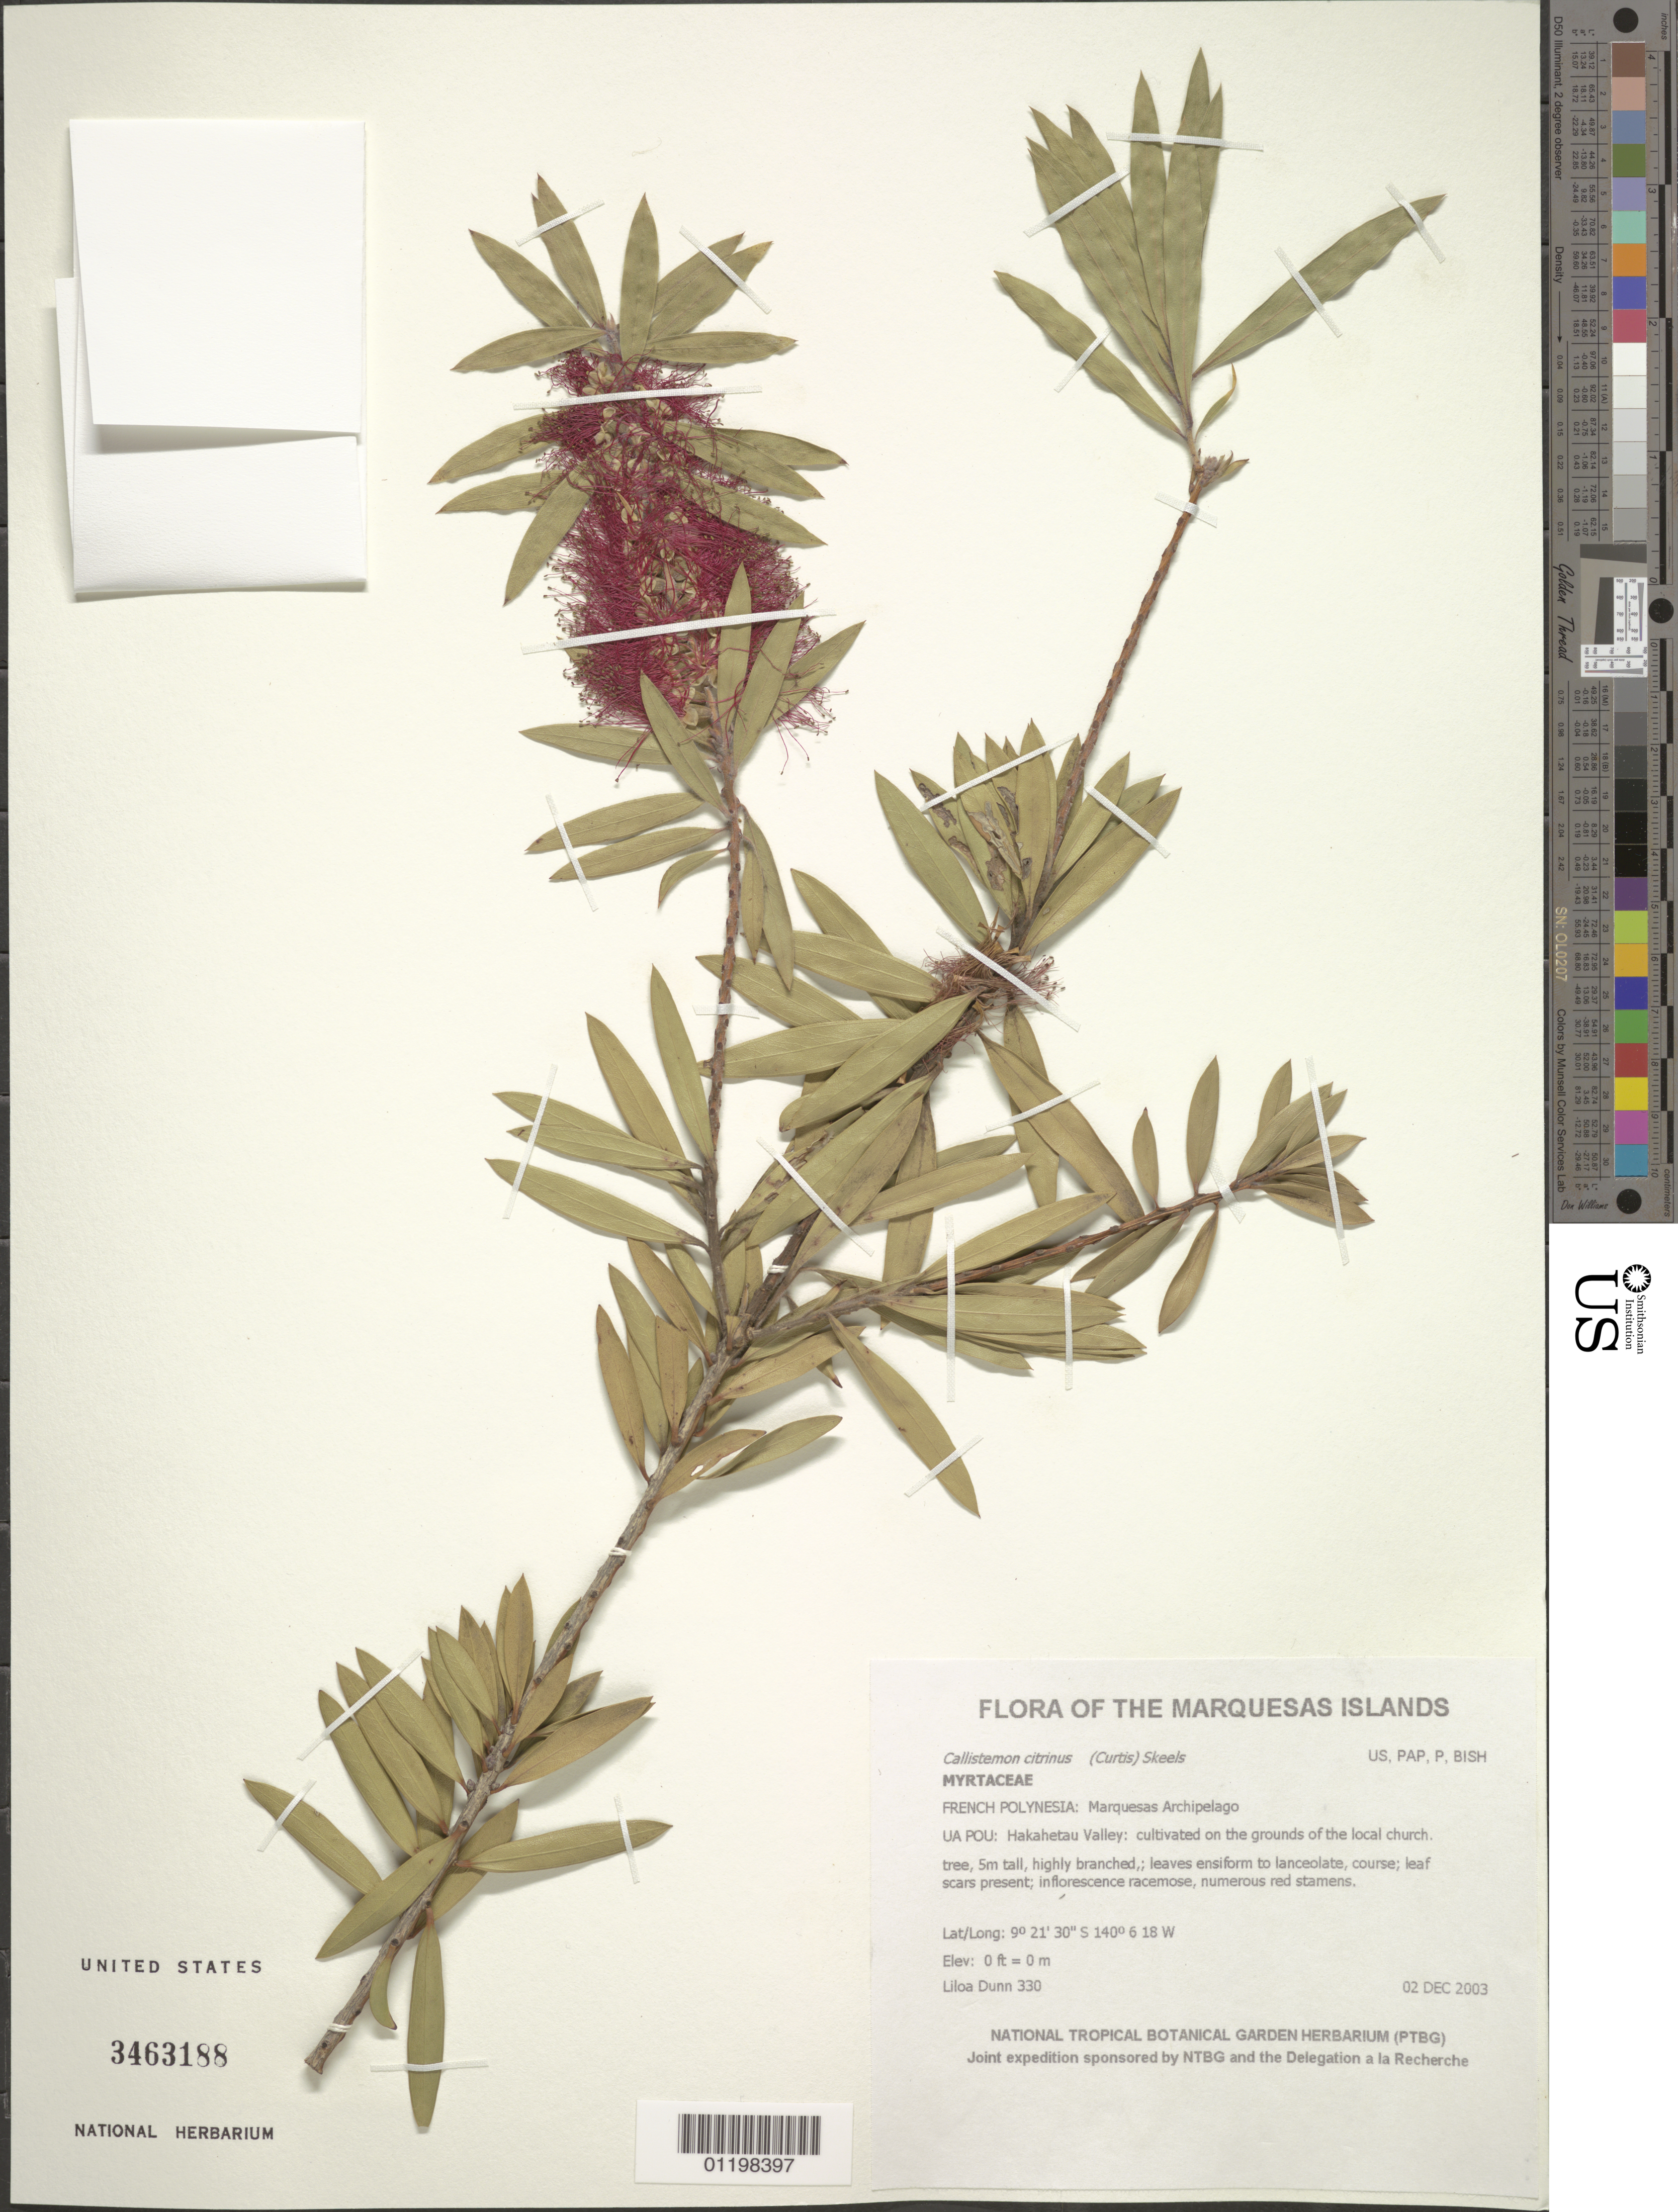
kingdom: Plantae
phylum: Tracheophyta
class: Magnoliopsida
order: Myrtales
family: Myrtaceae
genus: Callistemon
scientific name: Callistemon citrinus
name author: (Curtis) Skeels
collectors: L. Dunn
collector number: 330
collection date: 2003-12-02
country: French Polynesia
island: Ua Pou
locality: Hakahetau Valley: cultivated on the grounds of the local church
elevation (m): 0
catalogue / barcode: US 3463188